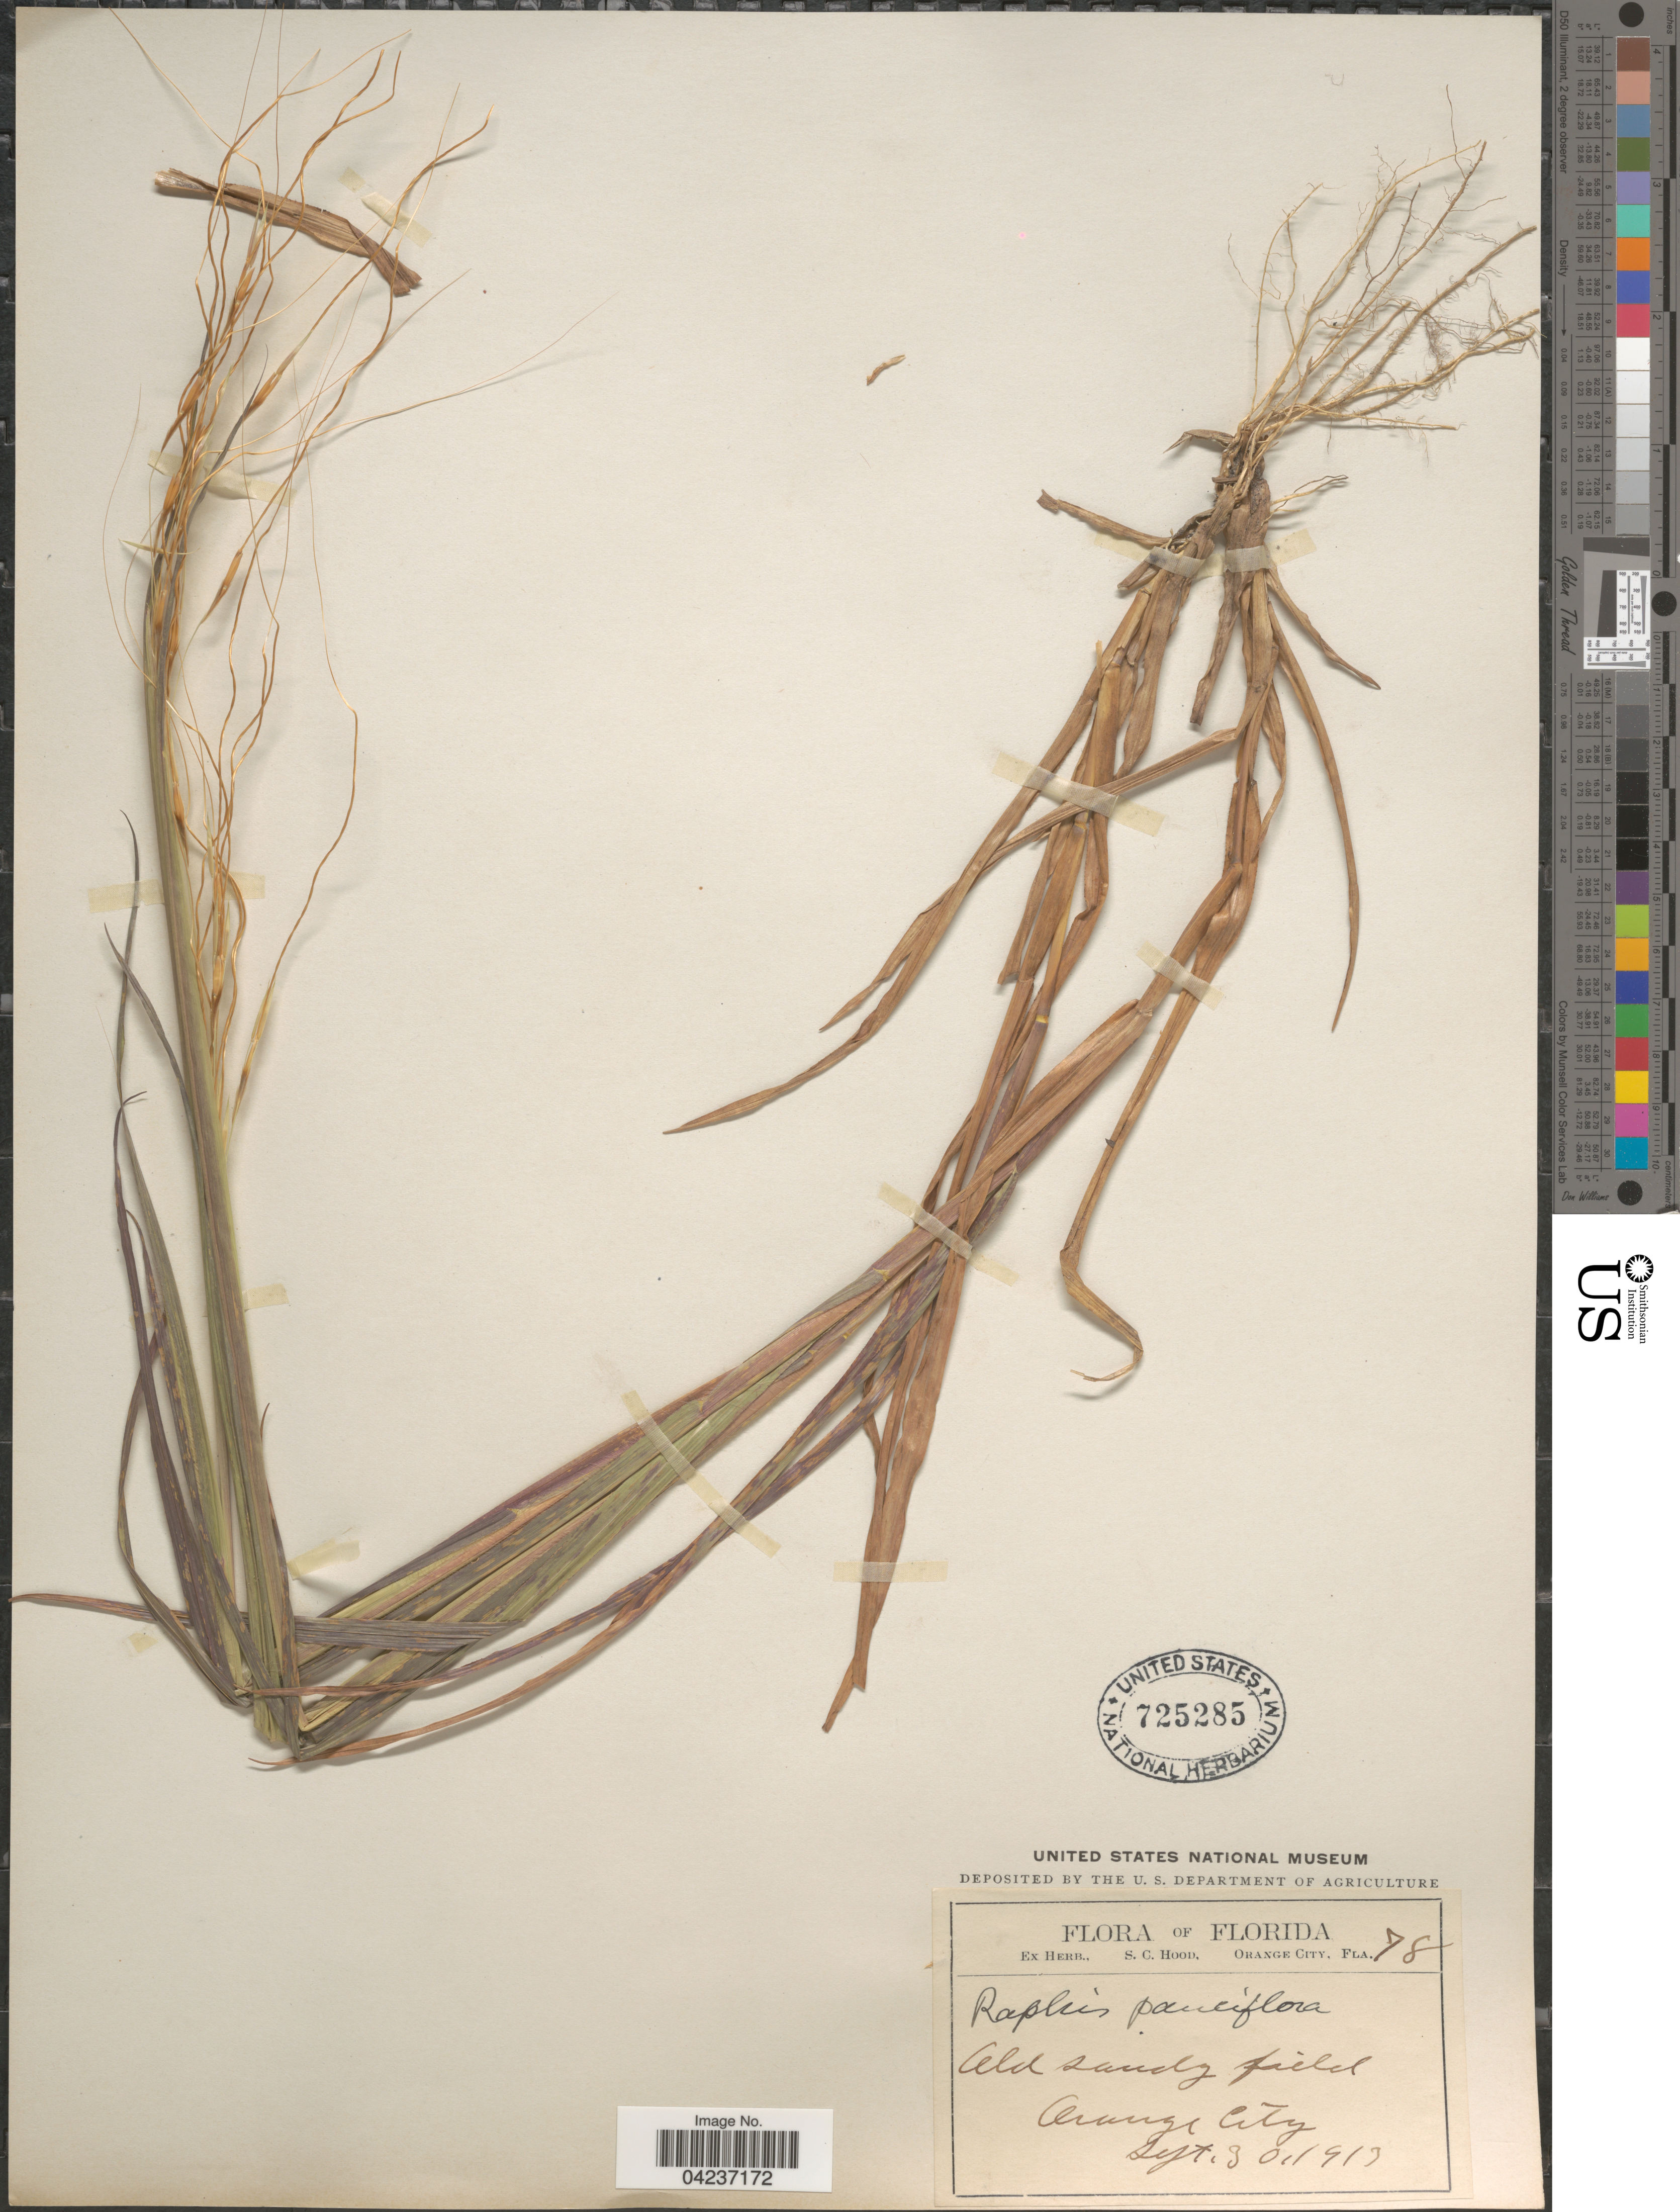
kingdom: Plantae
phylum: Tracheophyta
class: Liliopsida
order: Poales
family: Poaceae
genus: Chrysopogon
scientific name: Chrysopogon pauciflorus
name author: (Chapm.) Benth. ex Vasey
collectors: Ex herb. S. C. Hood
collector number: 78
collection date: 1913-09-30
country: United States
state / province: Florida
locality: Old sandy field. Orange City.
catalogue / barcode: US 725285